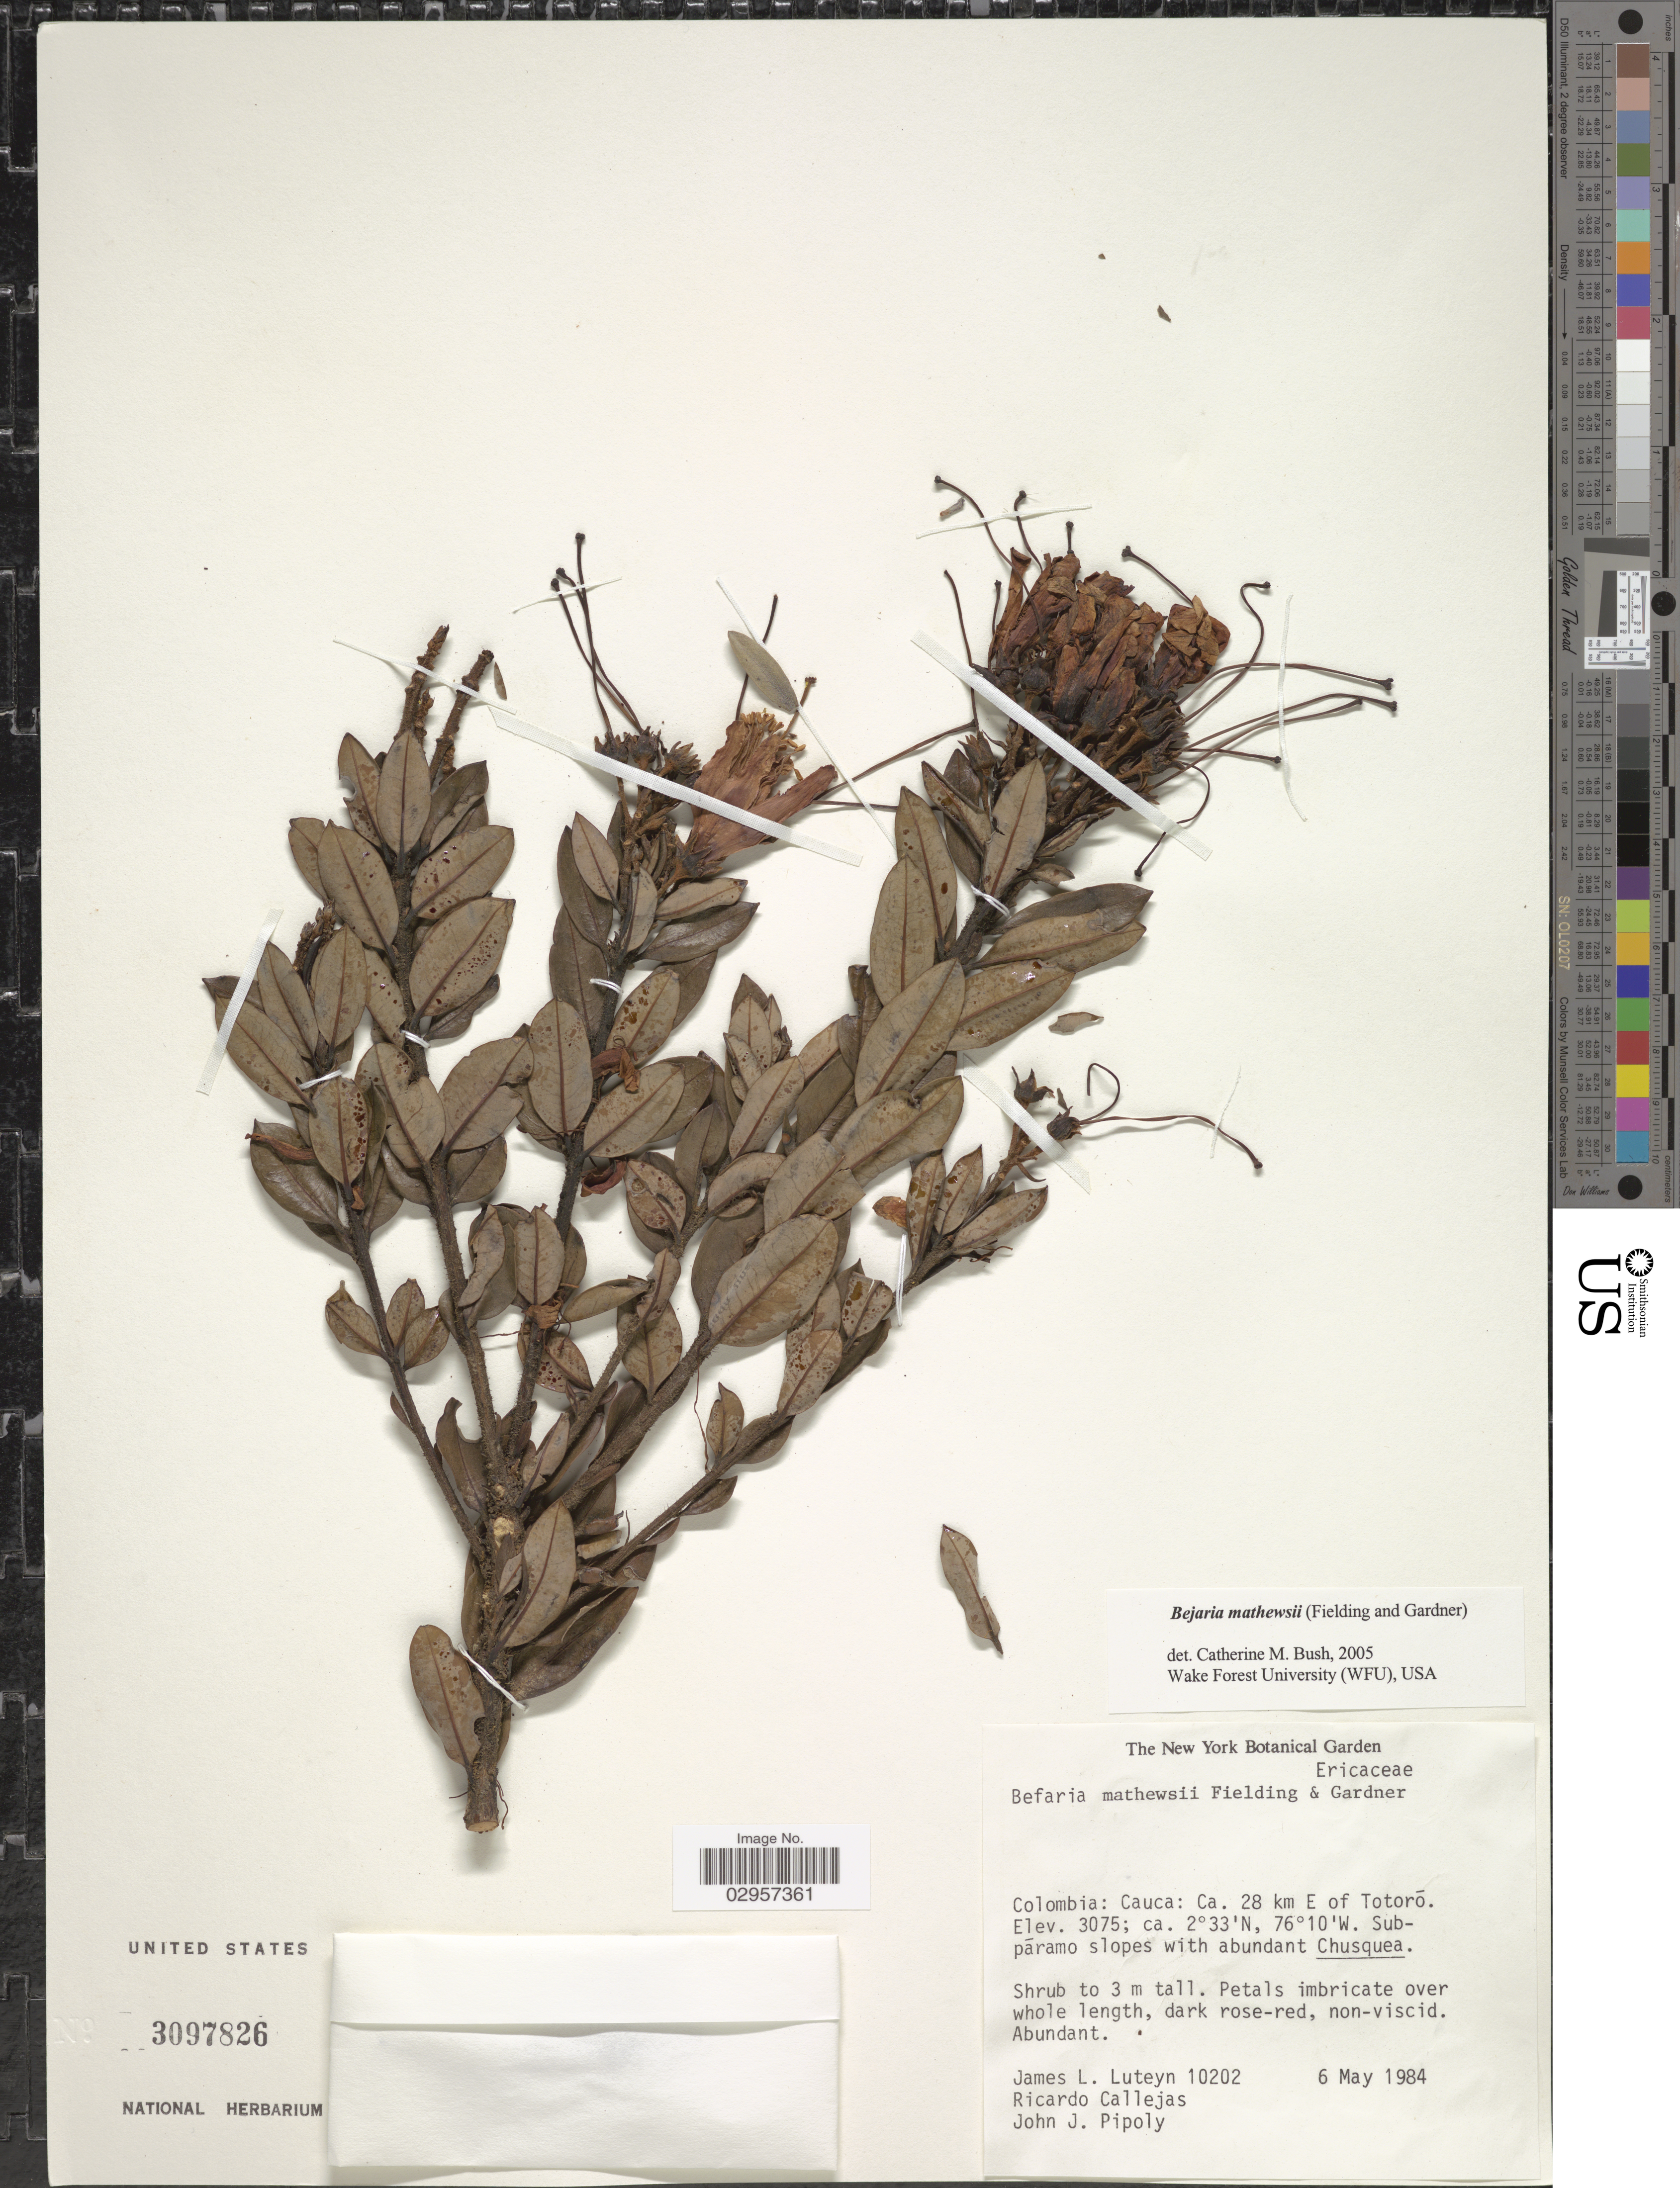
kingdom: Plantae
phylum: Tracheophyta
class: Magnoliopsida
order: Ericales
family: Ericaceae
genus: Bejaria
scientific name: Bejaria mathewsii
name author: Fielding & Gardner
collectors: J. Luteyn, R. Callejas & J. J. Pipoly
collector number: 10202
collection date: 1984-05-06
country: Colombia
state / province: Cauca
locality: Ca. 28 km E of Totoró.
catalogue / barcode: US 3097826